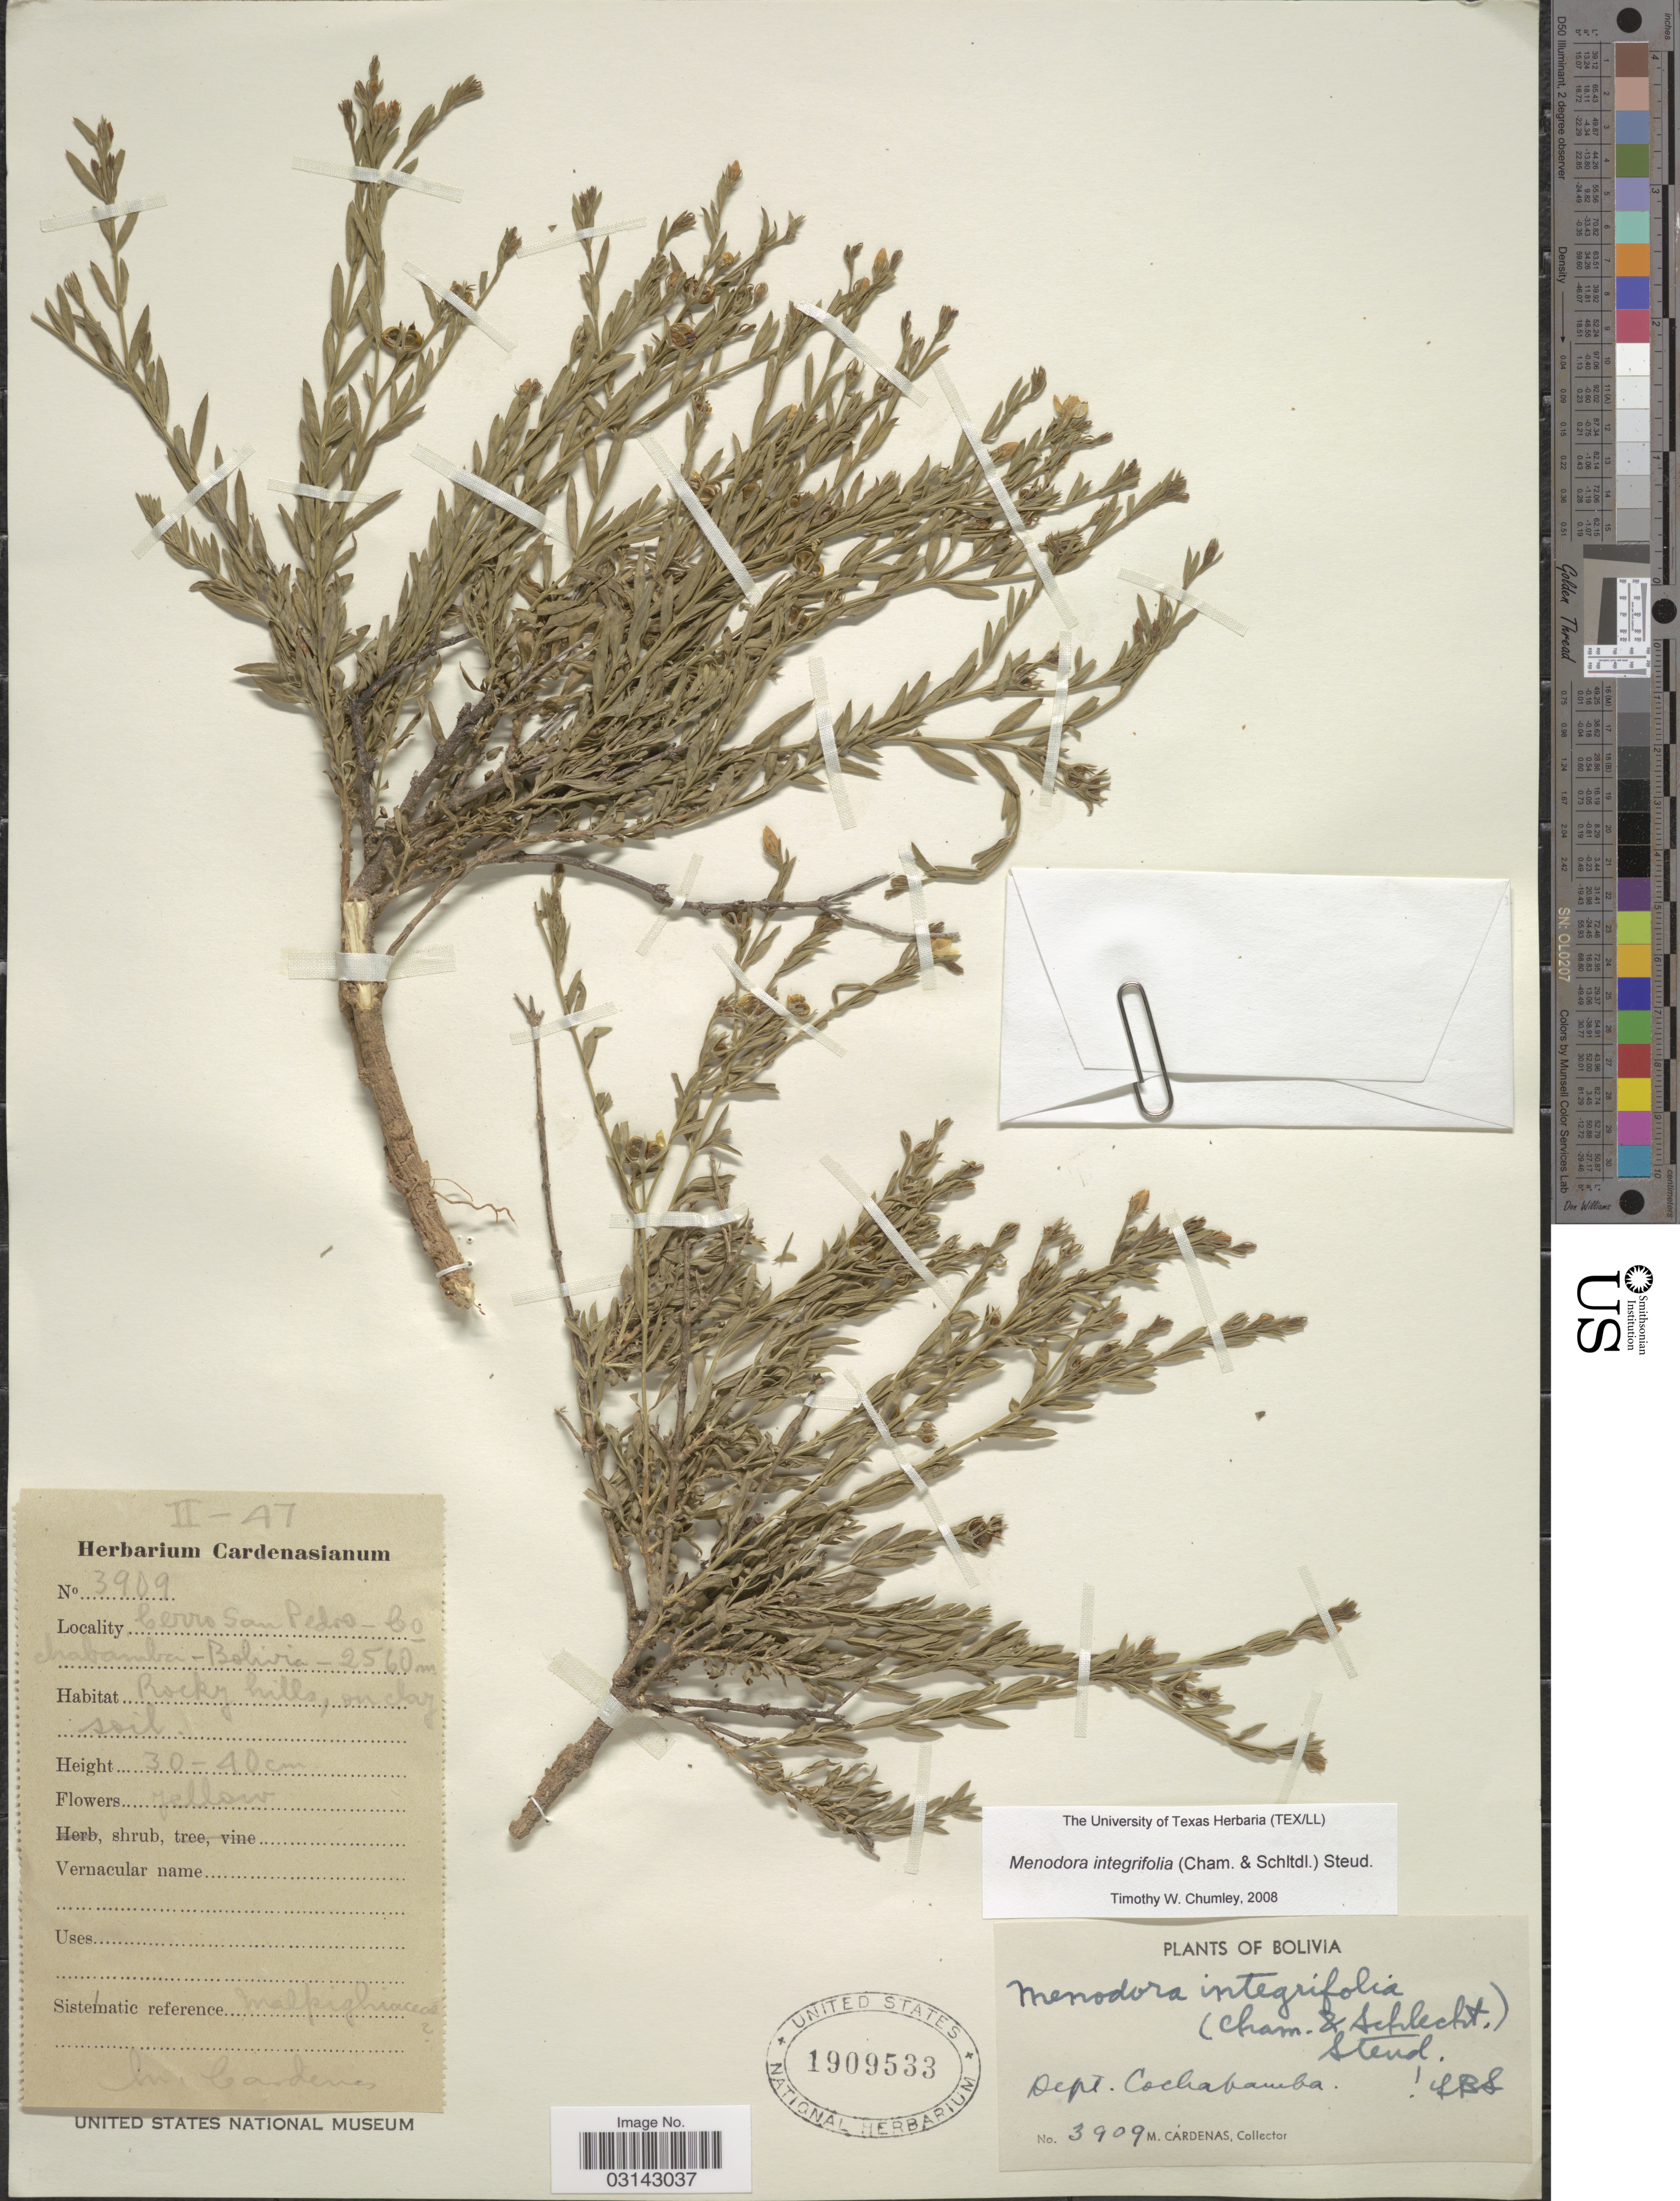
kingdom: Plantae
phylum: Tracheophyta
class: Magnoliopsida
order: Lamiales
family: Oleaceae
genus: Menodora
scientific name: Menodora integrifolia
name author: (Cham. & Schltdl.) Steud.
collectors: M. Cárdenas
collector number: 3909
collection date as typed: Transcribed d/m/y: /2/47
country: Bolivia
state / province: Cochabamba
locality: Dept. Cochabamba. Cerro San Pedro.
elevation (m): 2560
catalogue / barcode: US 1909533